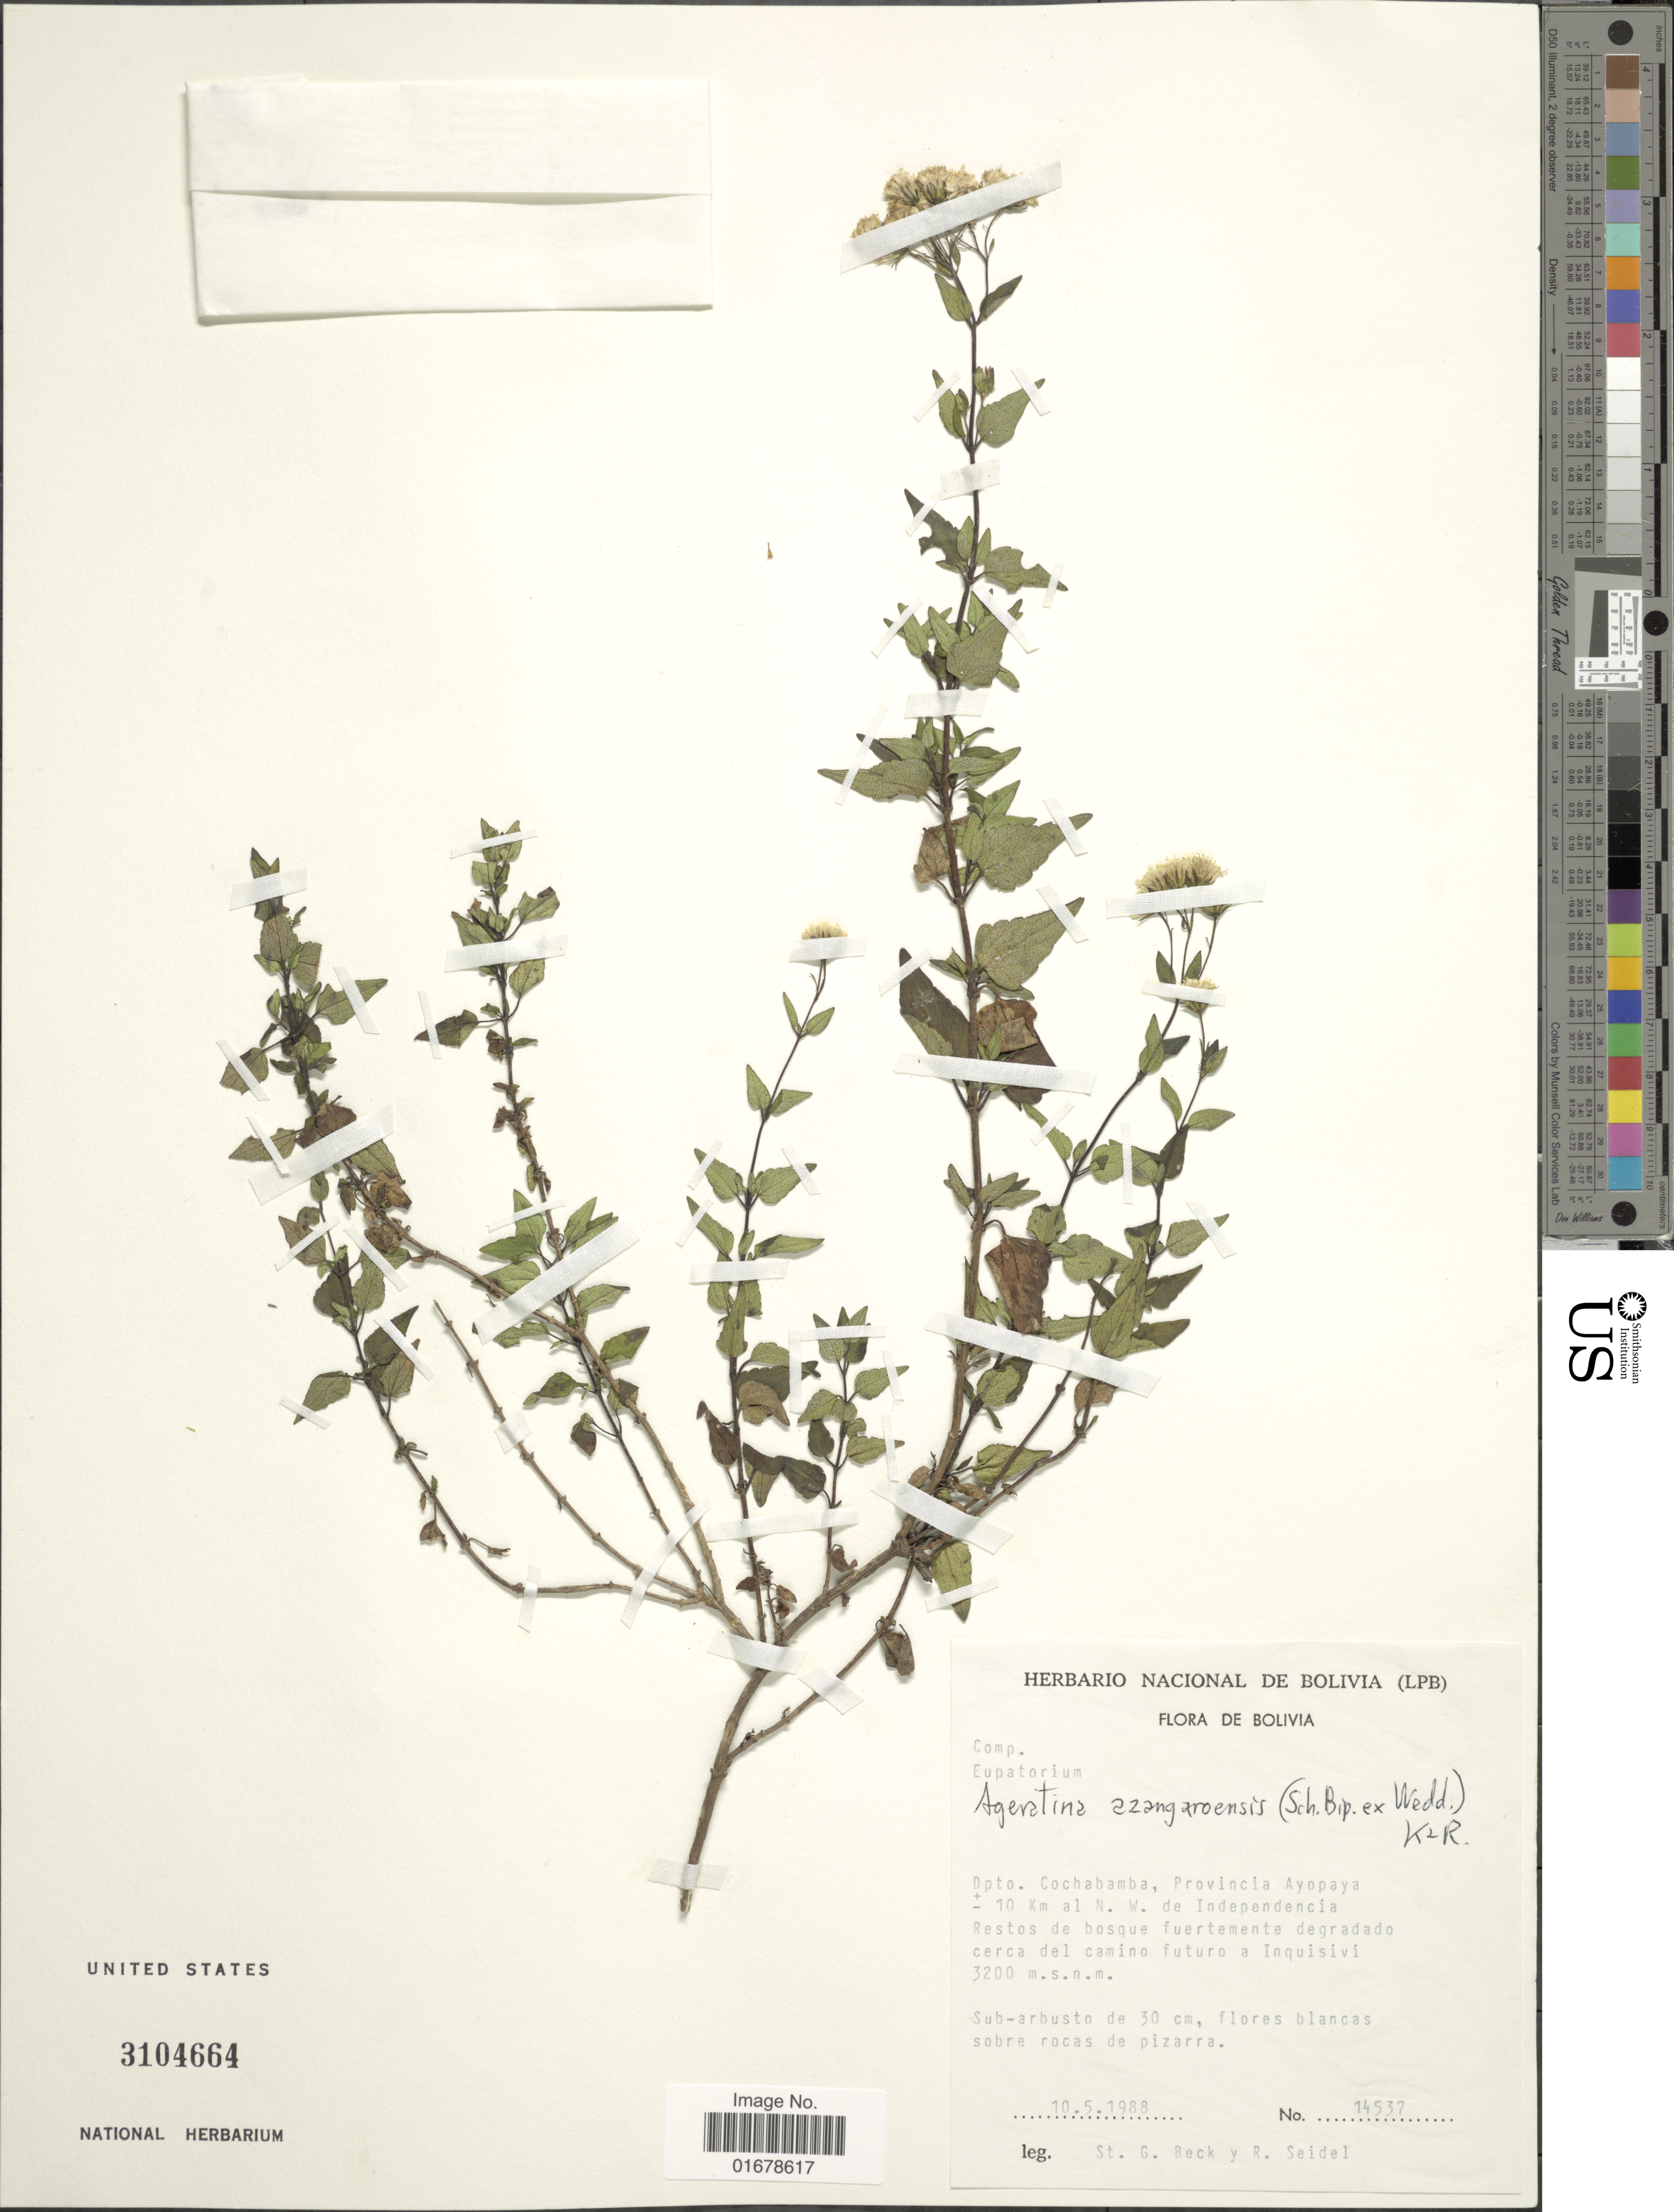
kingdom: Plantae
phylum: Tracheophyta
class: Magnoliopsida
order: Asterales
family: Asteraceae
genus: Ageratina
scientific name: Ageratina azangaroensis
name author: (Sch. Bip. ex Wedd.) R.M. King & H. Rob.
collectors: S. G. Beck & R. Seidel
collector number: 14537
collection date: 1988-05-10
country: Bolivia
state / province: Cochabamba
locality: Dpto. Cochabamba, Provincia Ayopaya 10 Km al N. W. de Independencia, Restos de bosque fuertemente degradado cerca del camino futuro a Inquisivi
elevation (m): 3200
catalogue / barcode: US 3104664